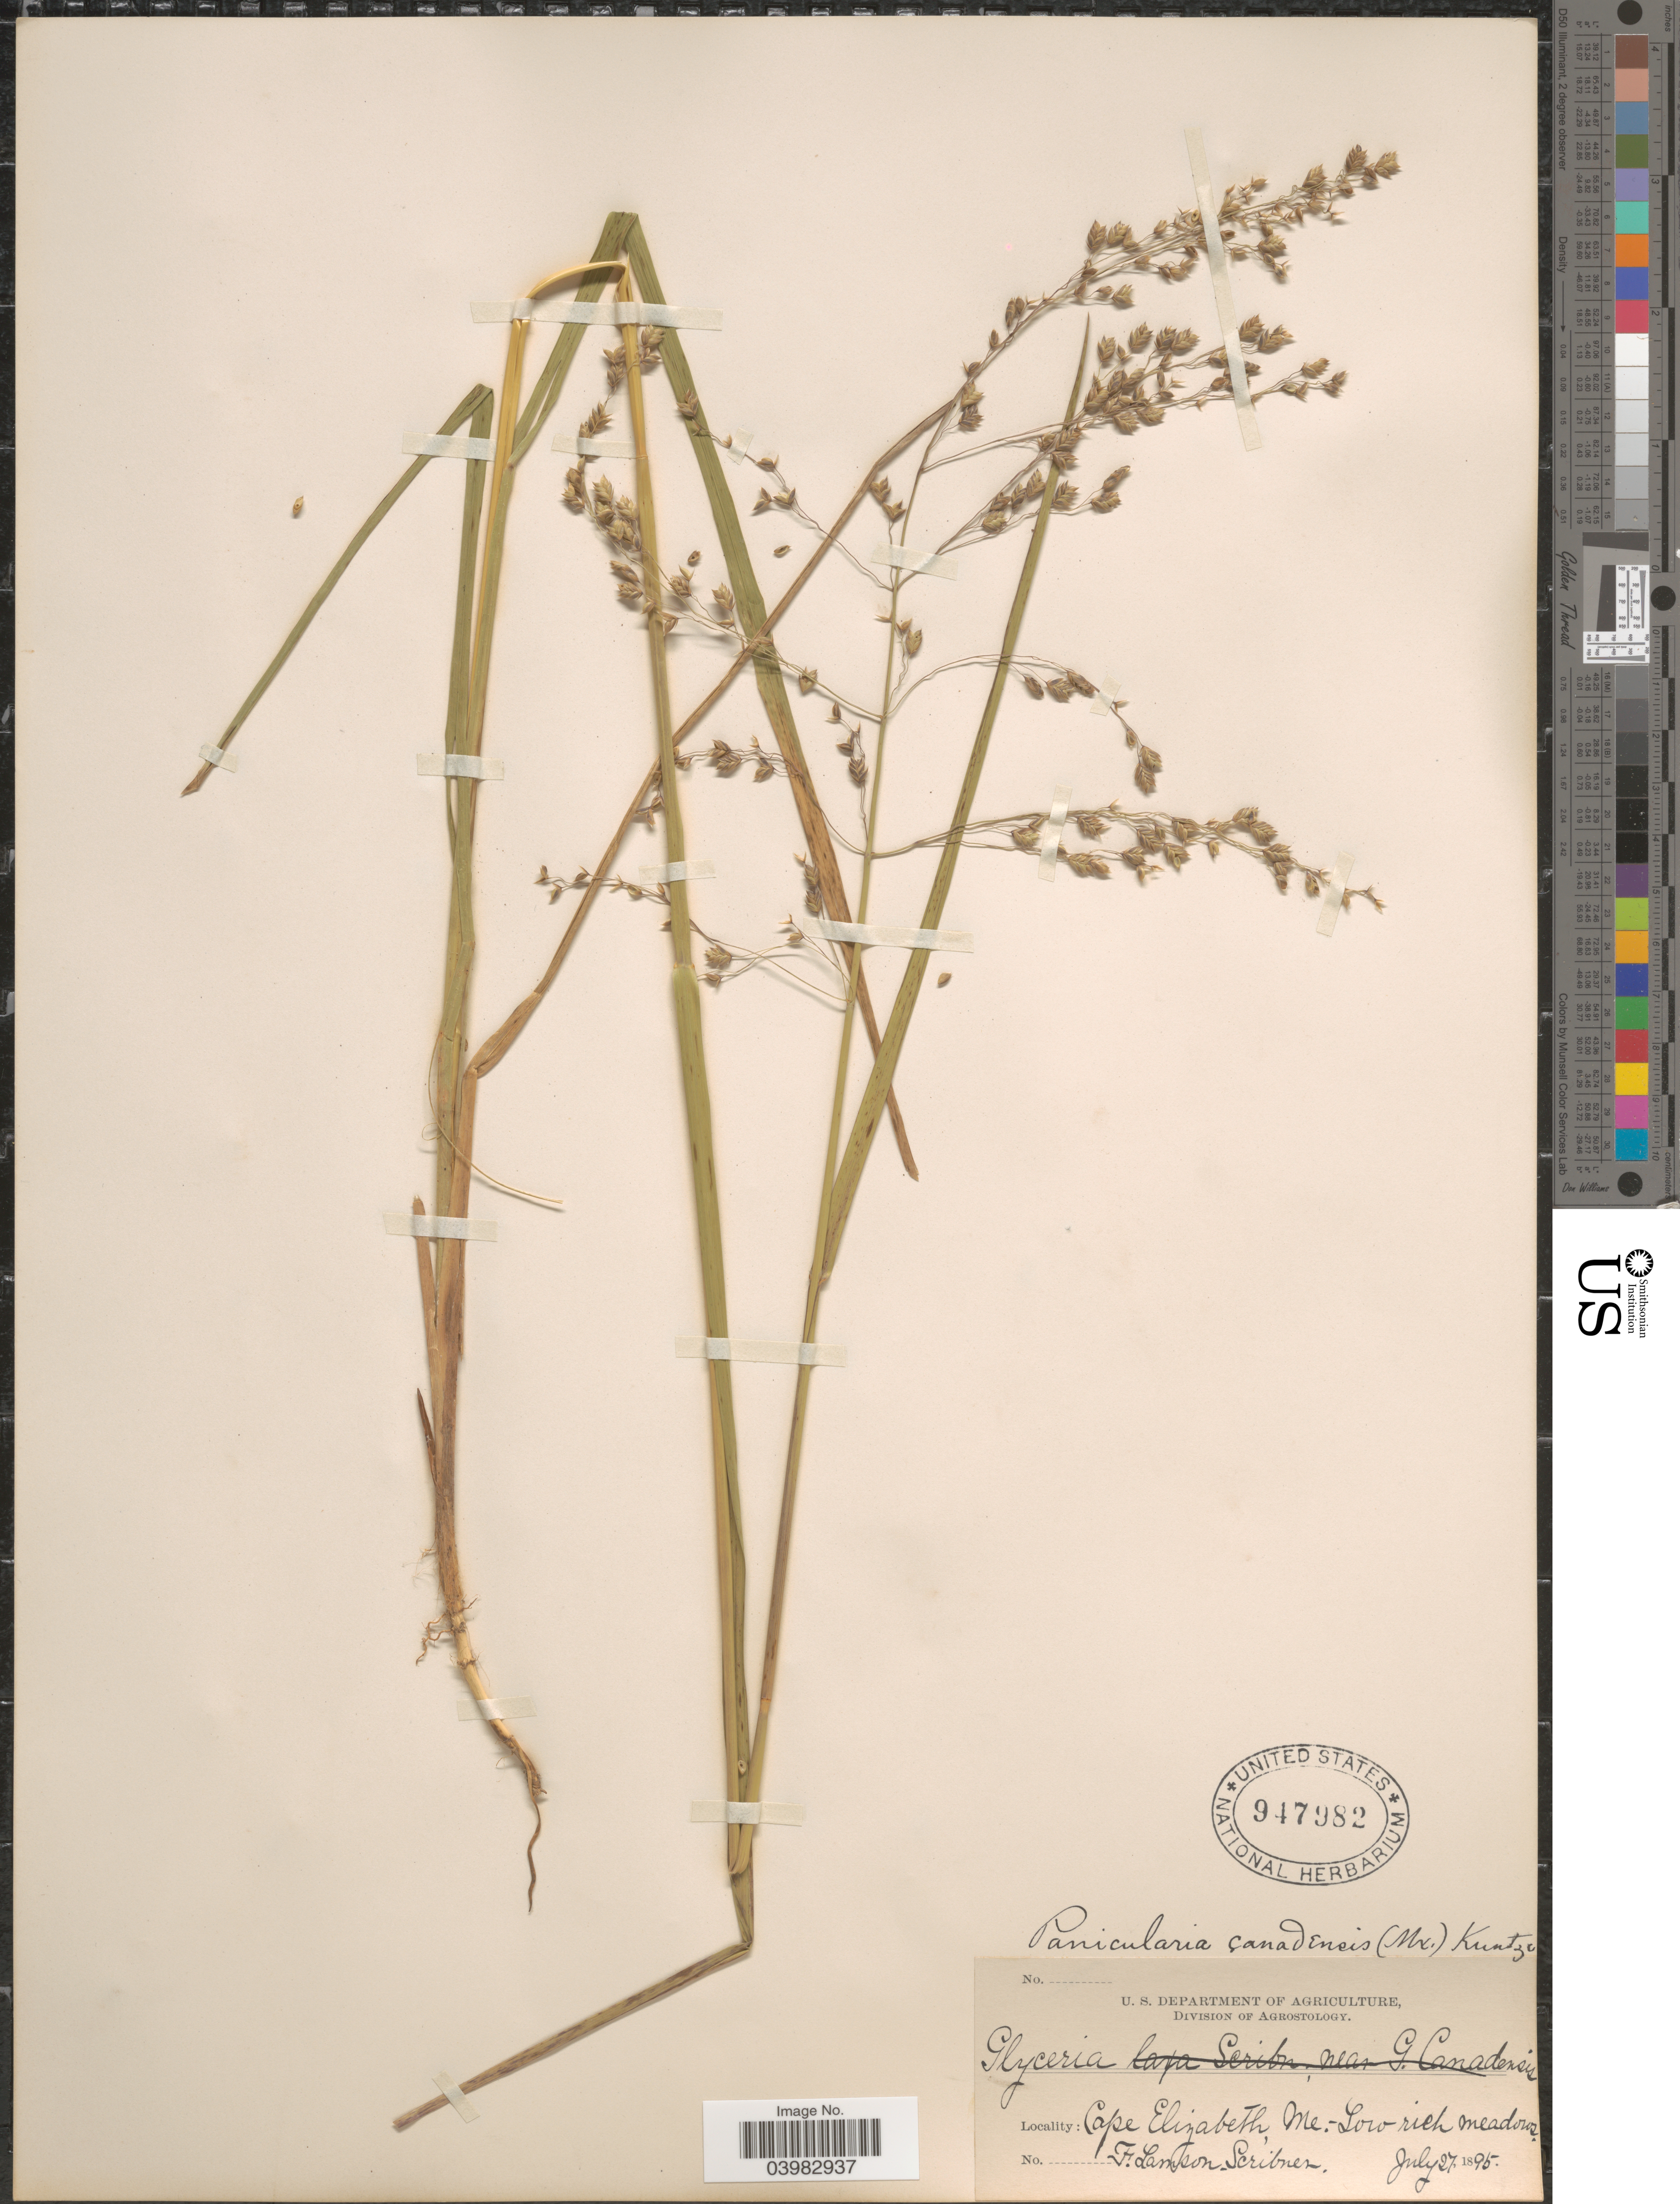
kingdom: Plantae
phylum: Tracheophyta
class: Liliopsida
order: Poales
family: Poaceae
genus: Glyceria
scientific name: Glyceria canadensis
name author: (Michx.) Trin.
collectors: F. Lamson-Scribner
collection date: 1895-07-27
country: United States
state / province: Maine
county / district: Cumberland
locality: Cape Elizabeth.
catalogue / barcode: US 947982